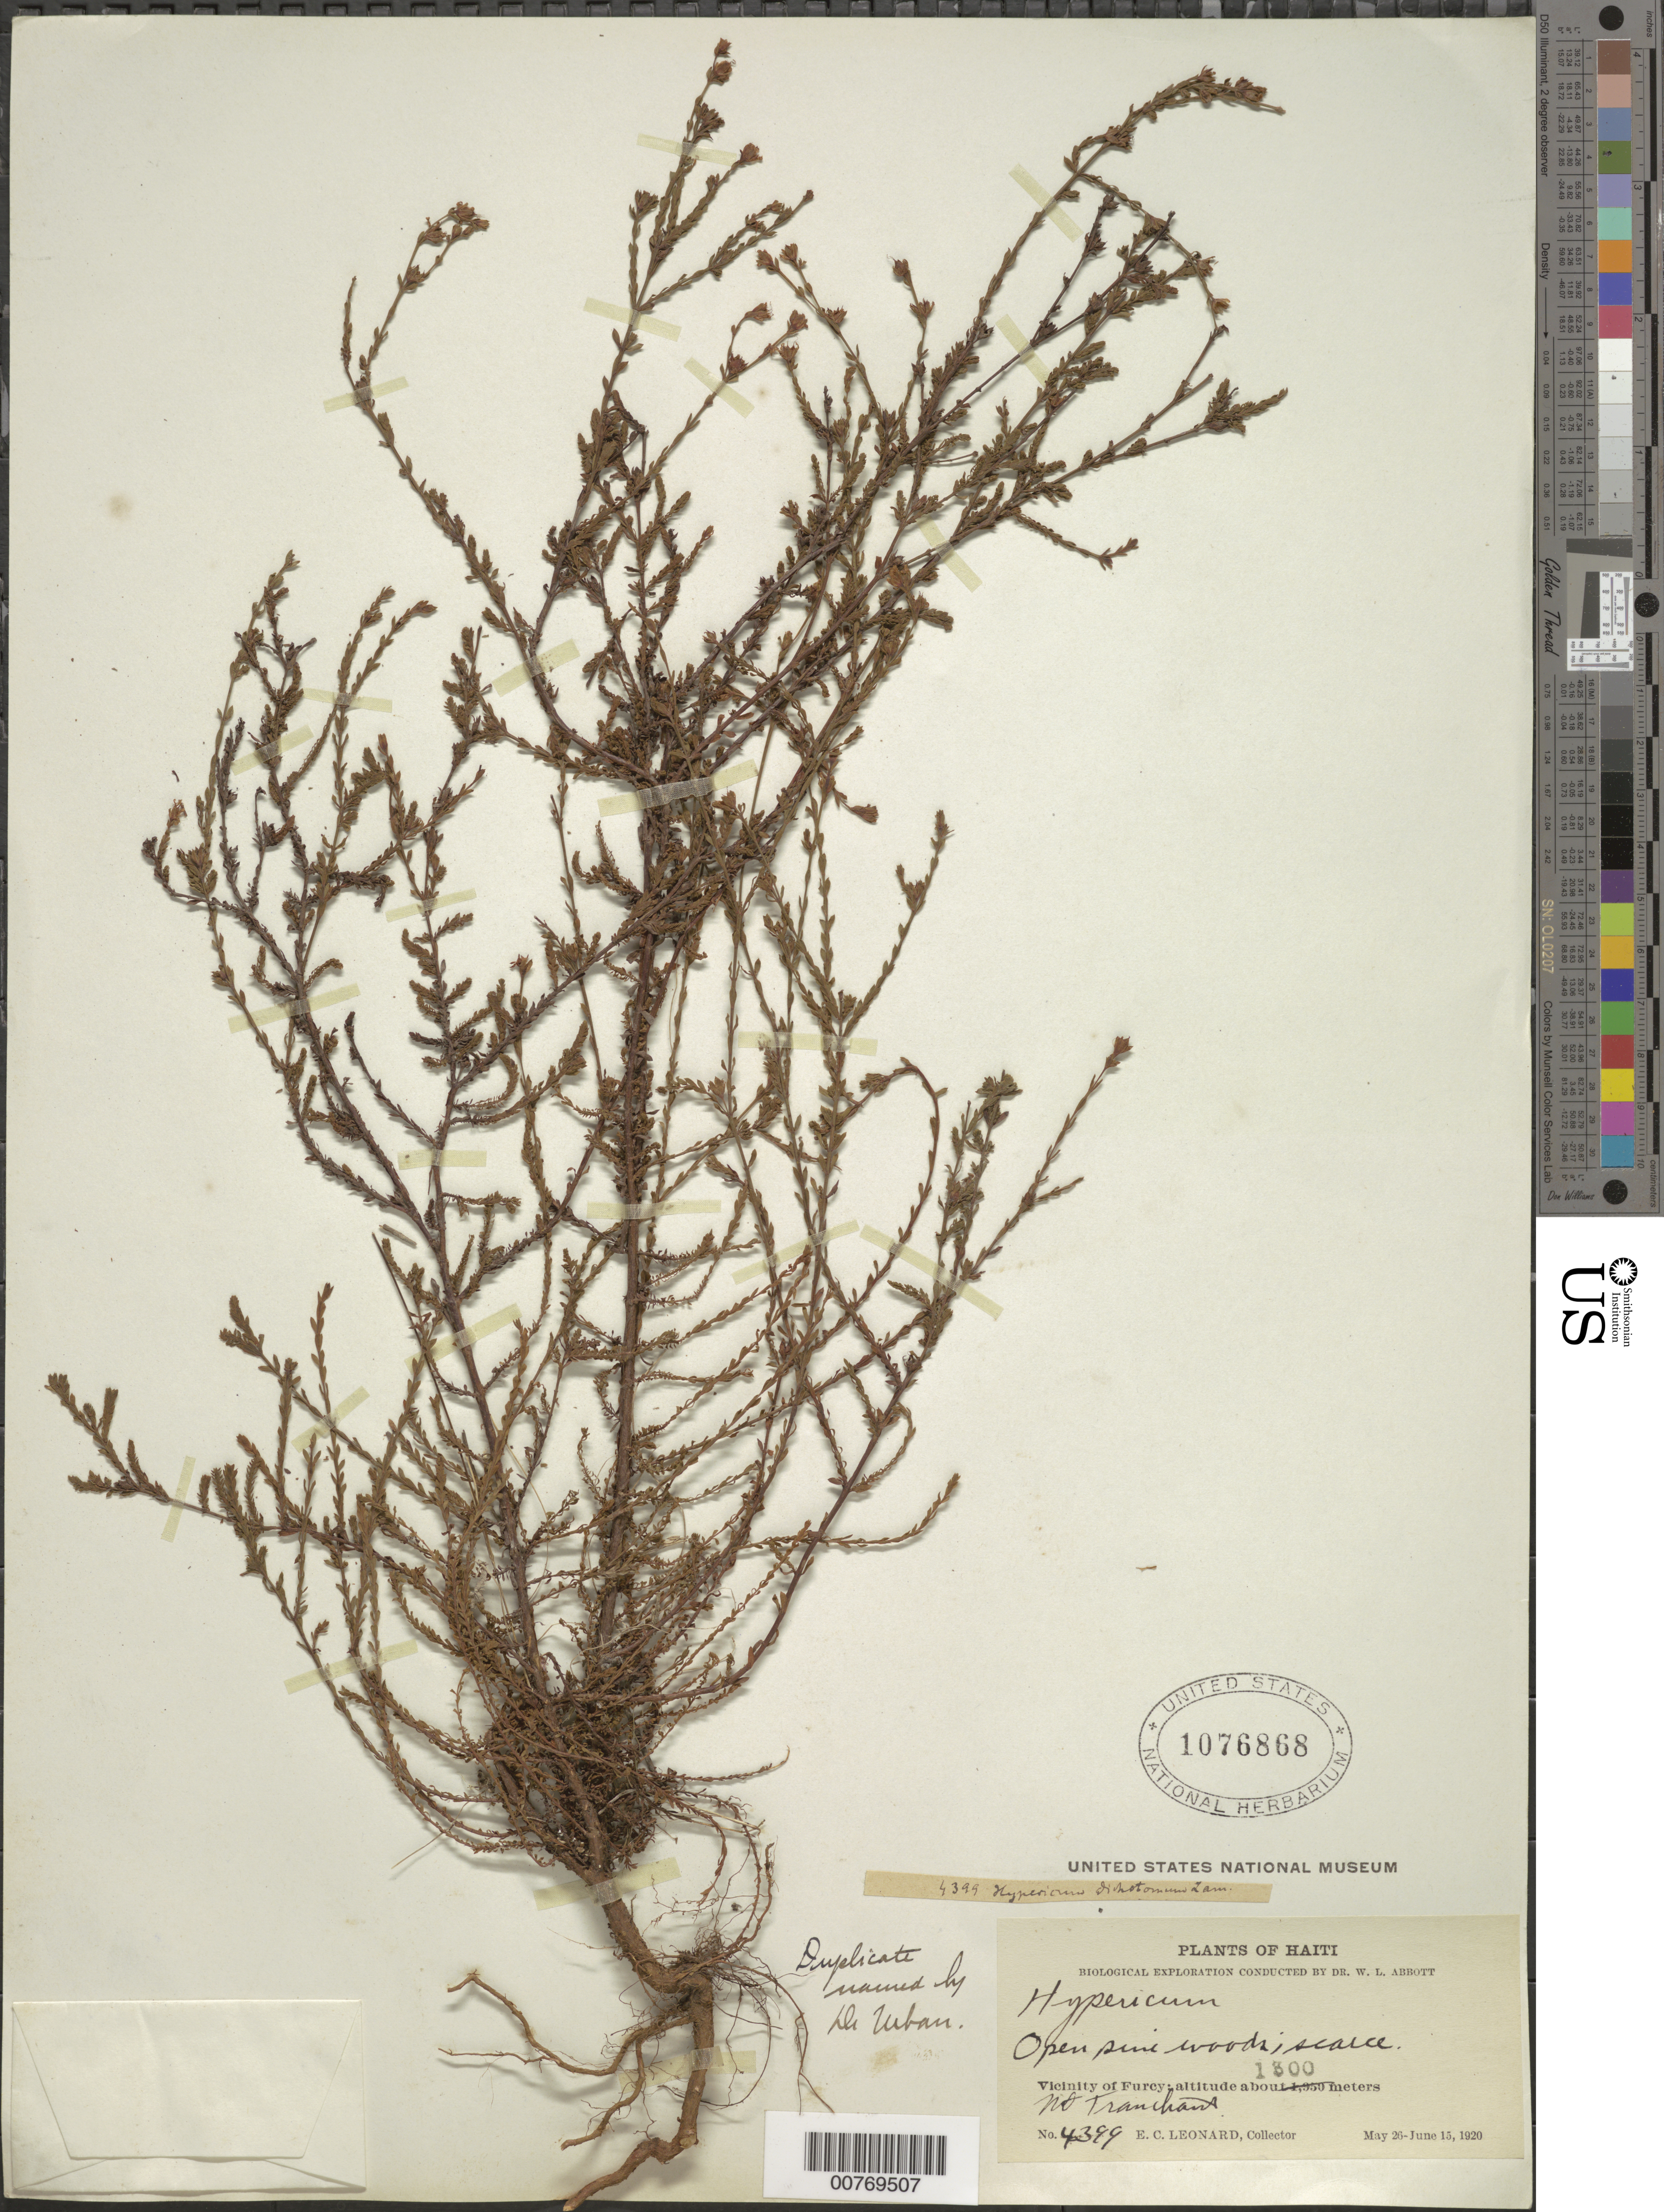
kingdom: Plantae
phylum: Tracheophyta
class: Magnoliopsida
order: Malpighiales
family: Hypericaceae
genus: Hypericum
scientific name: Hypericum dichotomum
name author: Lam.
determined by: Urban, Ignatz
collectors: E. C. Leonard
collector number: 4399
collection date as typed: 26 May 1920 15 Jun 1920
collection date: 1920-05-26/1920-06-15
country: Haiti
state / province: Ouest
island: Hispaniola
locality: Vicinity of Furcy.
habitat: Open pine woods; scarce.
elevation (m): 1300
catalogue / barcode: US 1076868